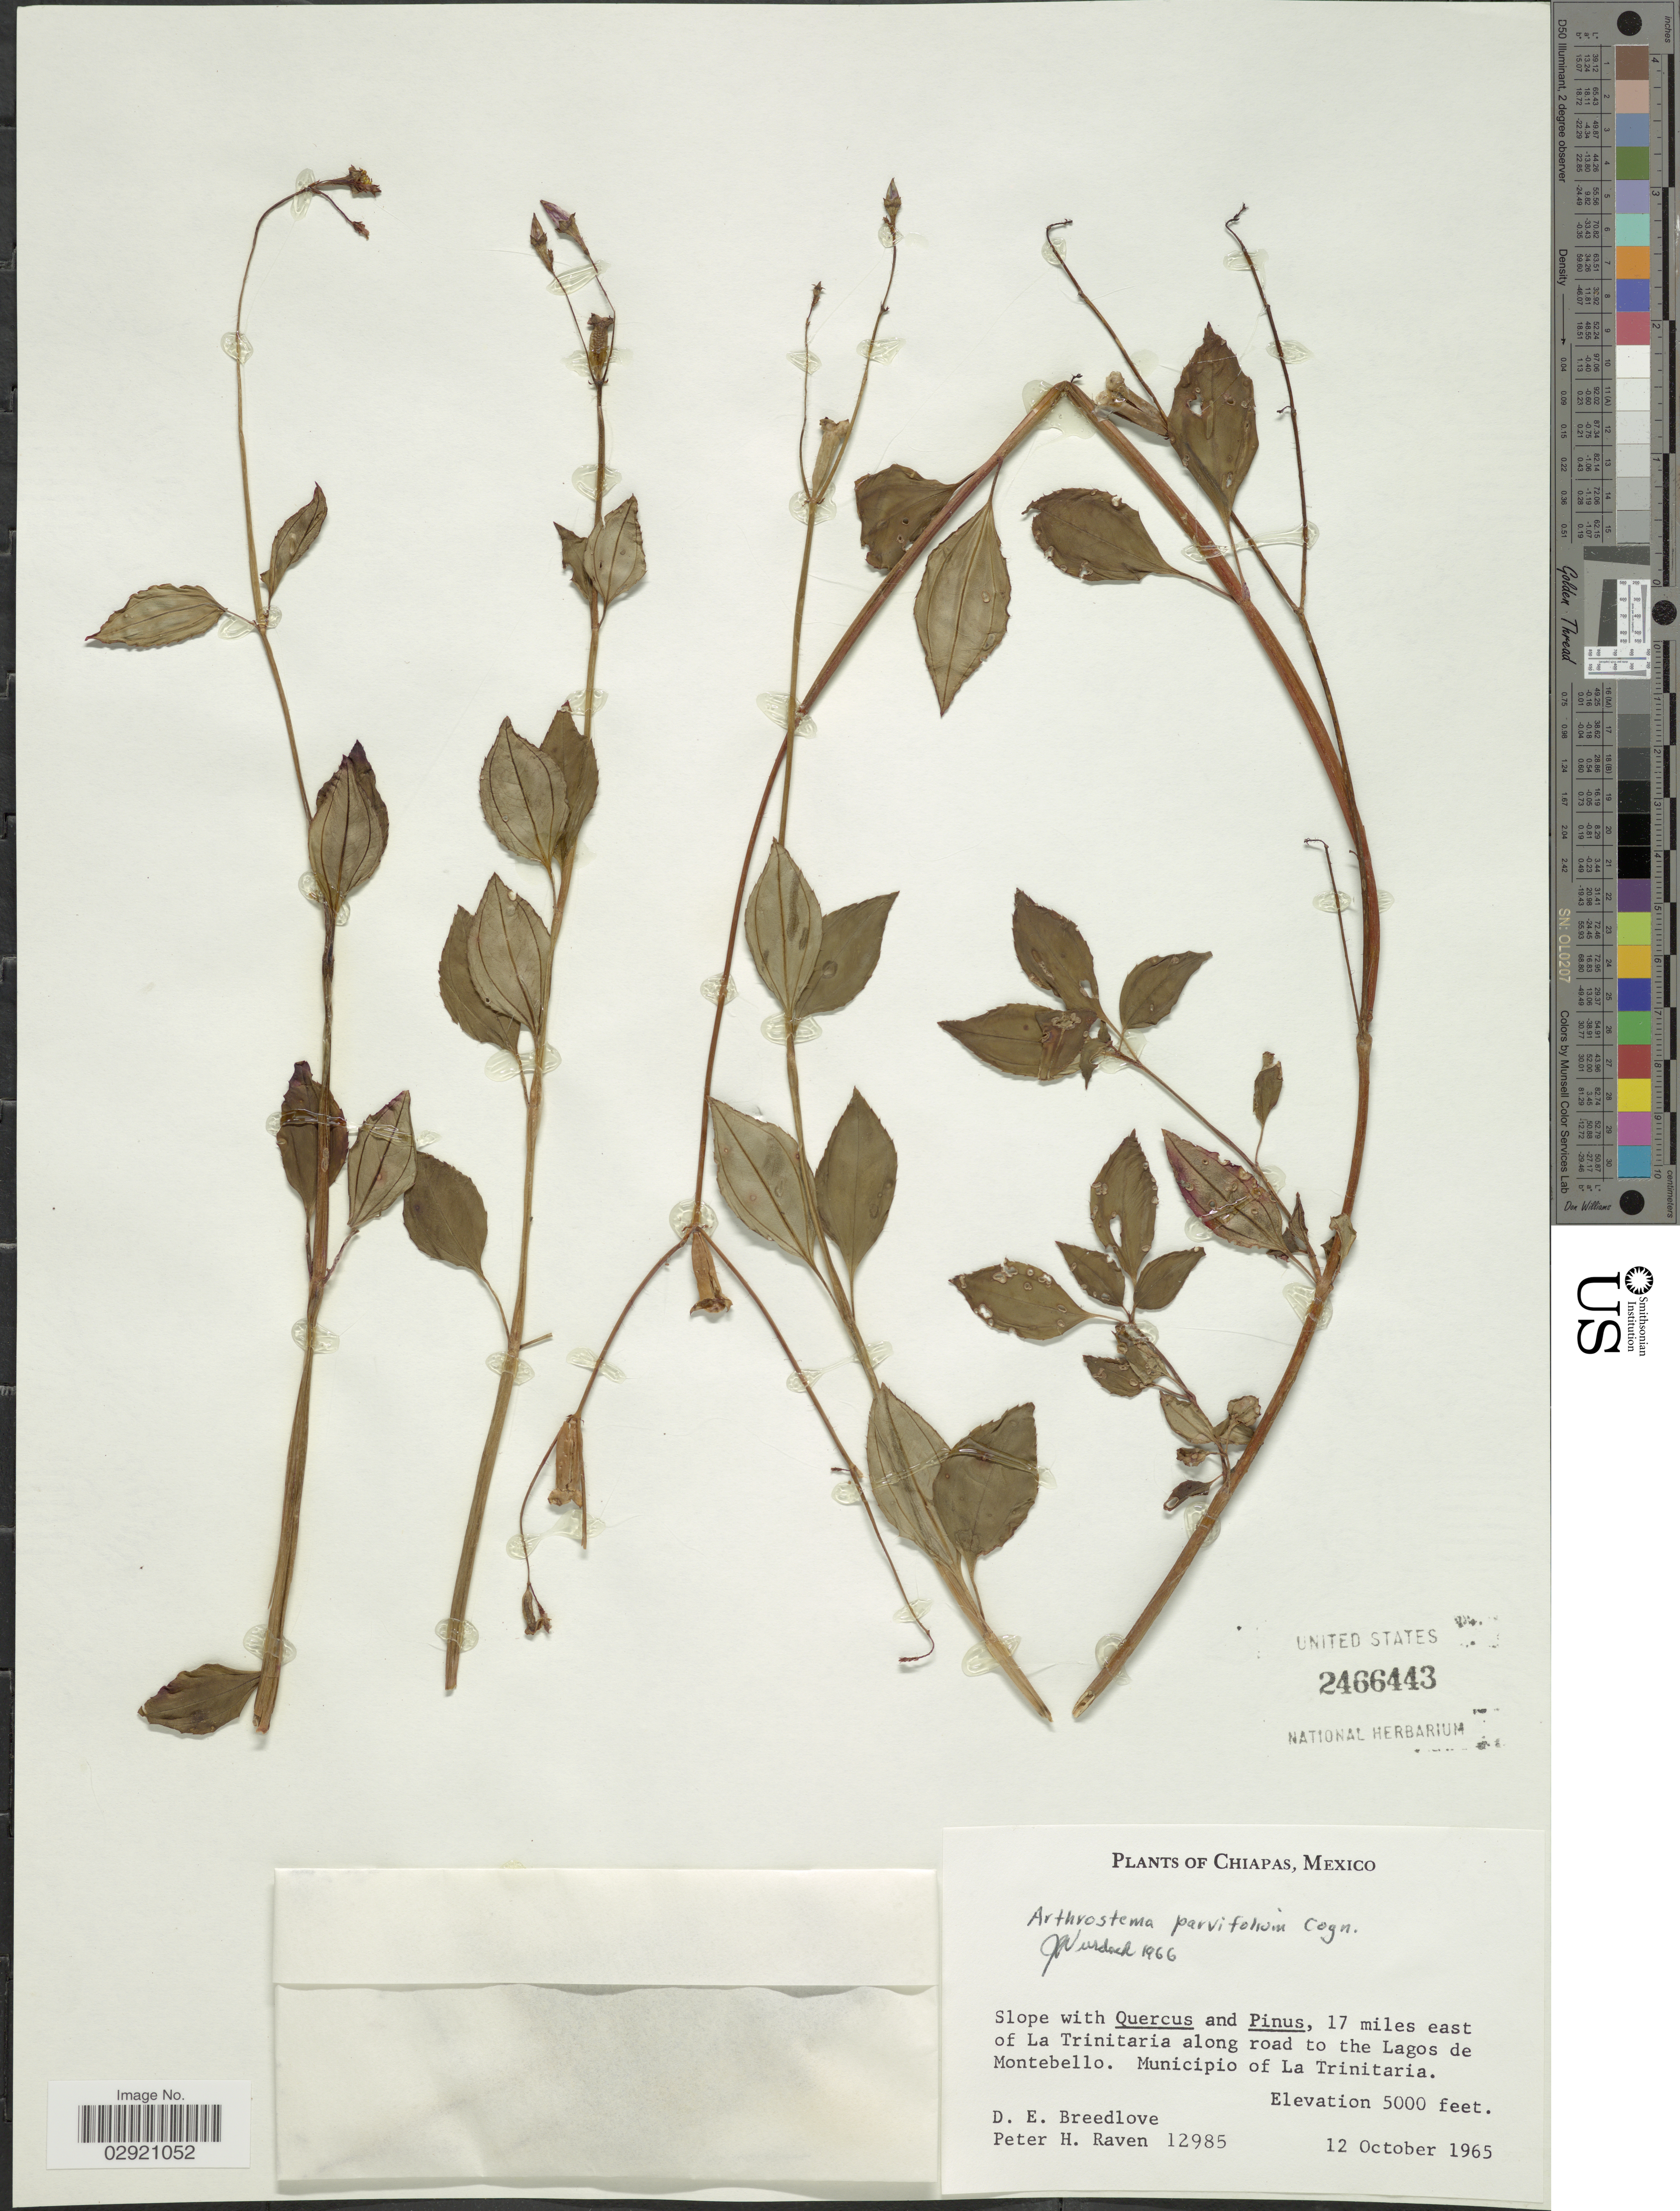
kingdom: Plantae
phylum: Tracheophyta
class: Magnoliopsida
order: Myrtales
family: Melastomataceae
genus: Arthrostemma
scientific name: Arthrostemma parvifolium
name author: Cogn.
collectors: D. E. Breedlove & P. Raven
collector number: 12985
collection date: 1965-10-12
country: Mexico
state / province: Chiapas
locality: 17 miles east of La Trinitaria along road to the Lagos de Montebello. Municipio of La Trinitaria.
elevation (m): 1524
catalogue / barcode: US 2466443